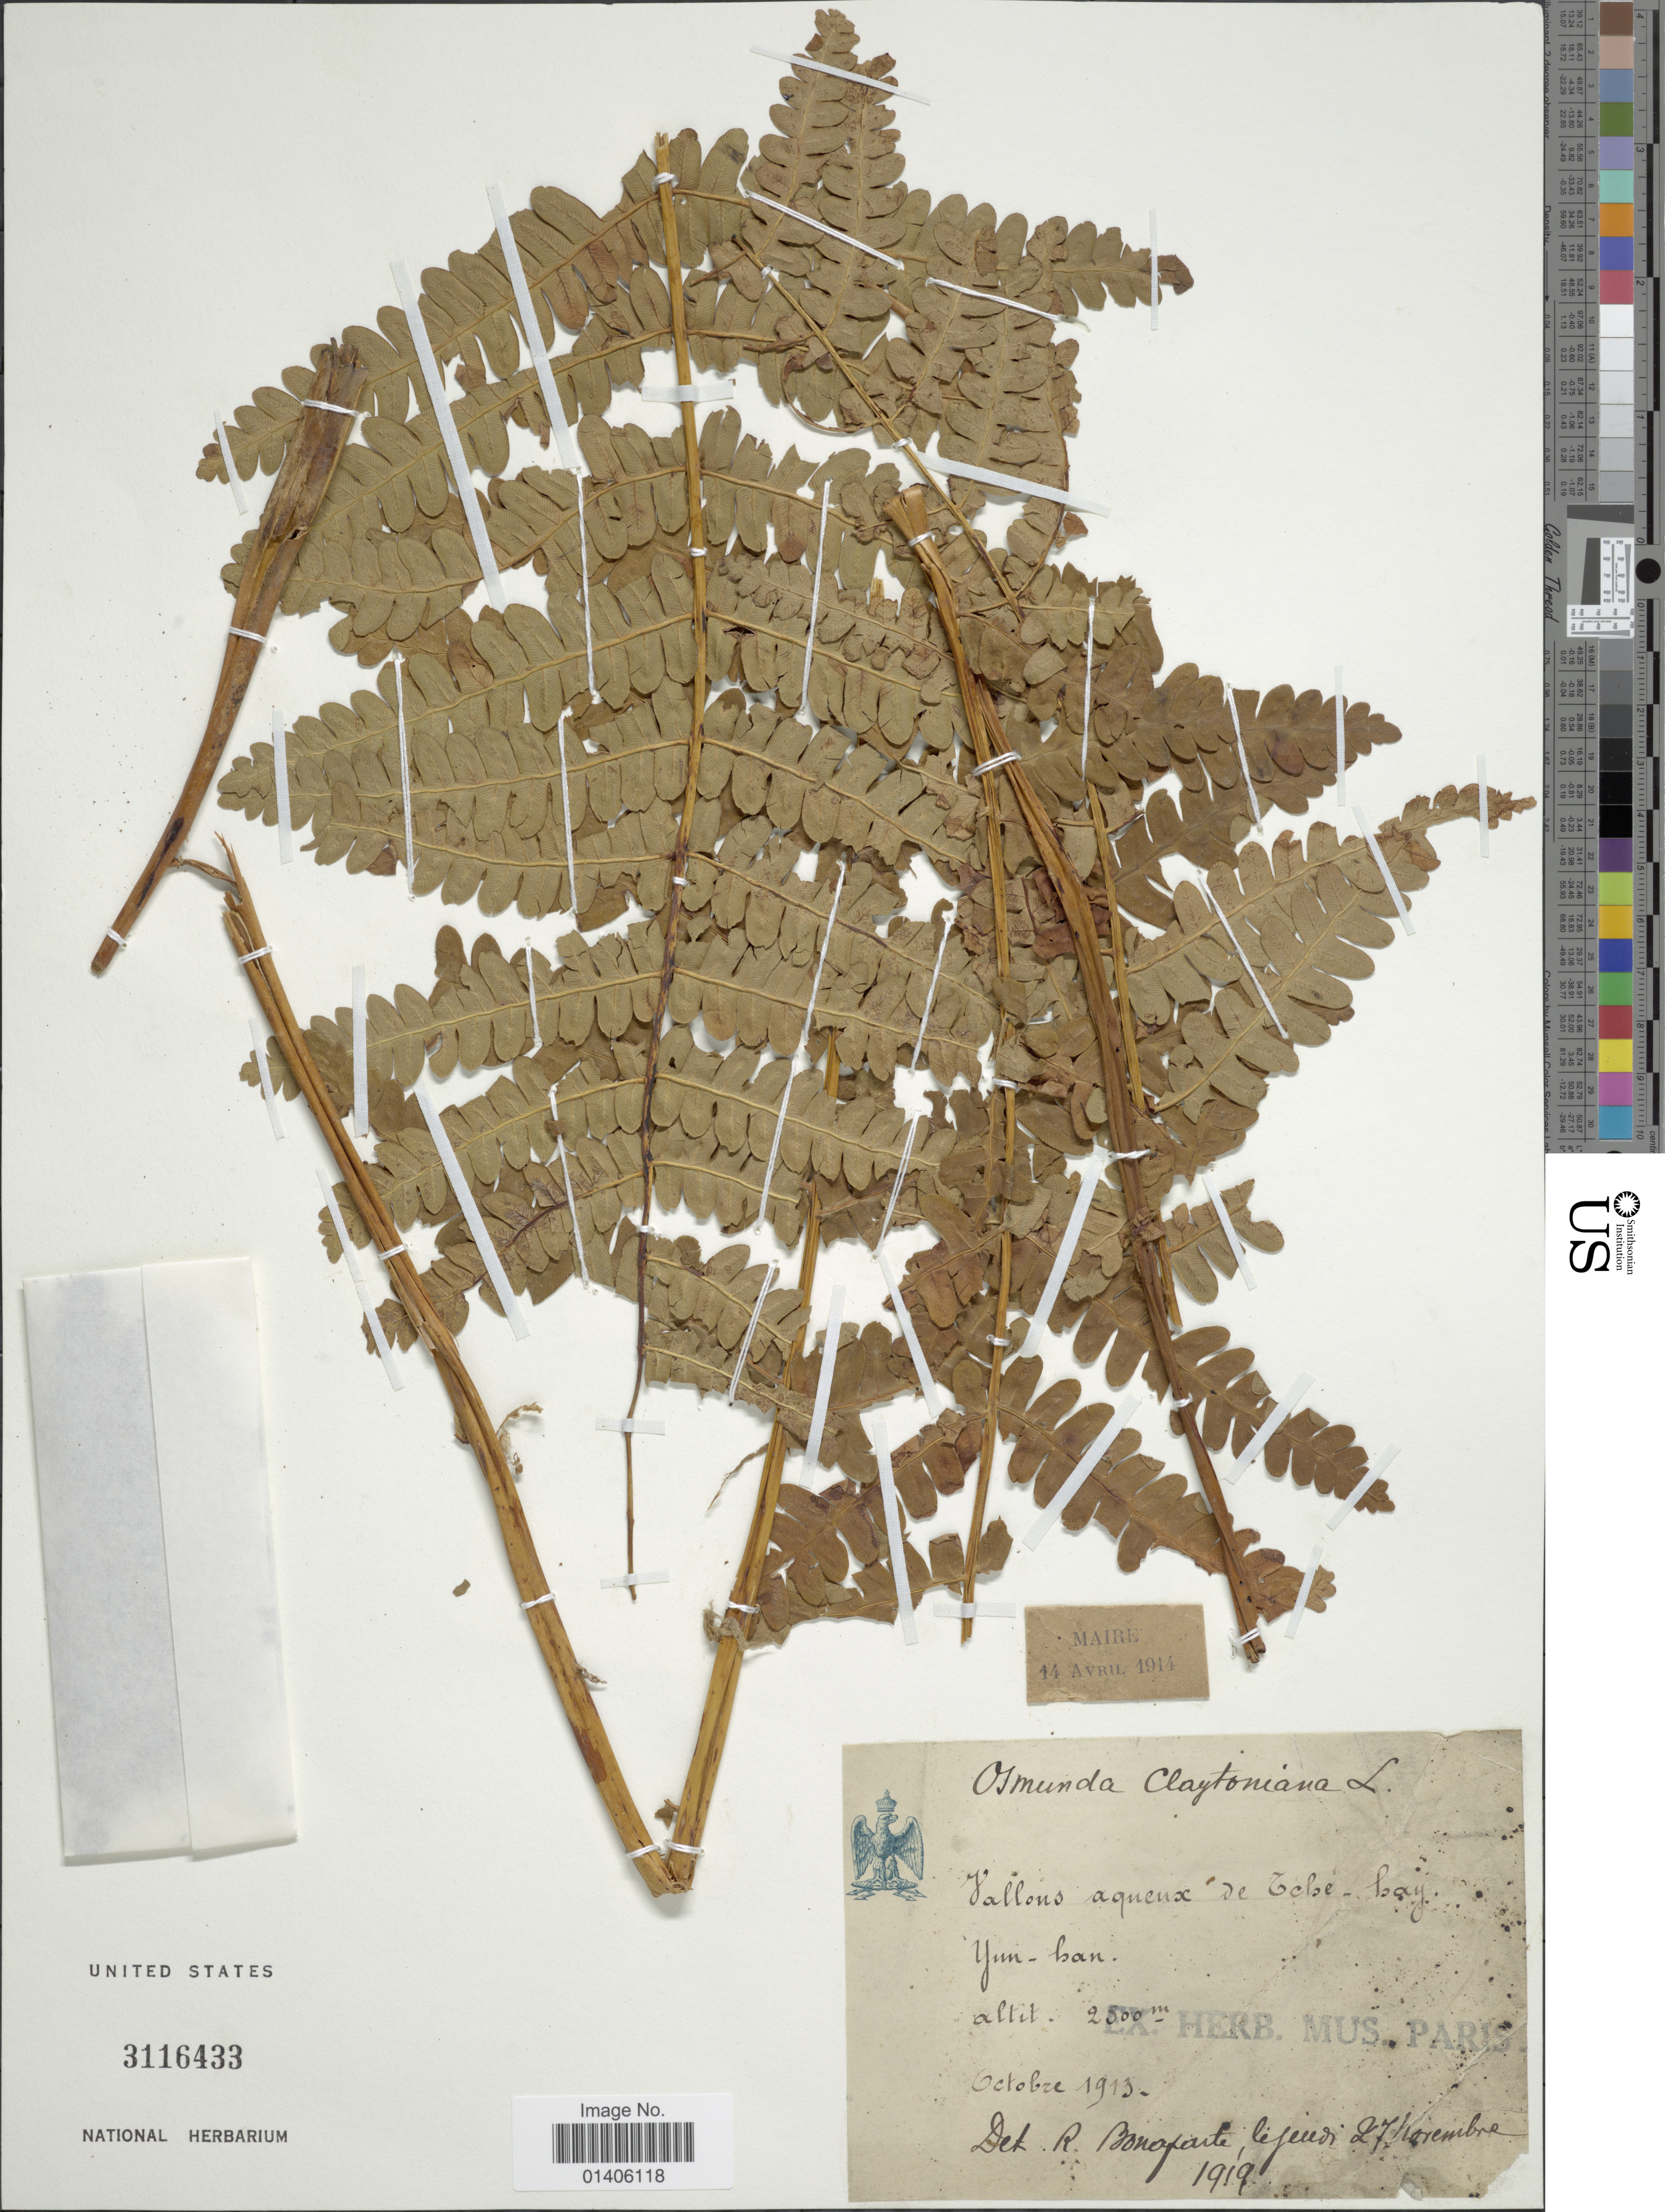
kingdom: Plantae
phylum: Tracheophyta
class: Polypodiopsida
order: Osmundales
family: Osmundaceae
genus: Osmunda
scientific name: Osmunda claytoniana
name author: (L.) Tagawa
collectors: Bonaparte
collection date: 1913-10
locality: Yun-ban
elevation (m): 2000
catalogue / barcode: US 3116433